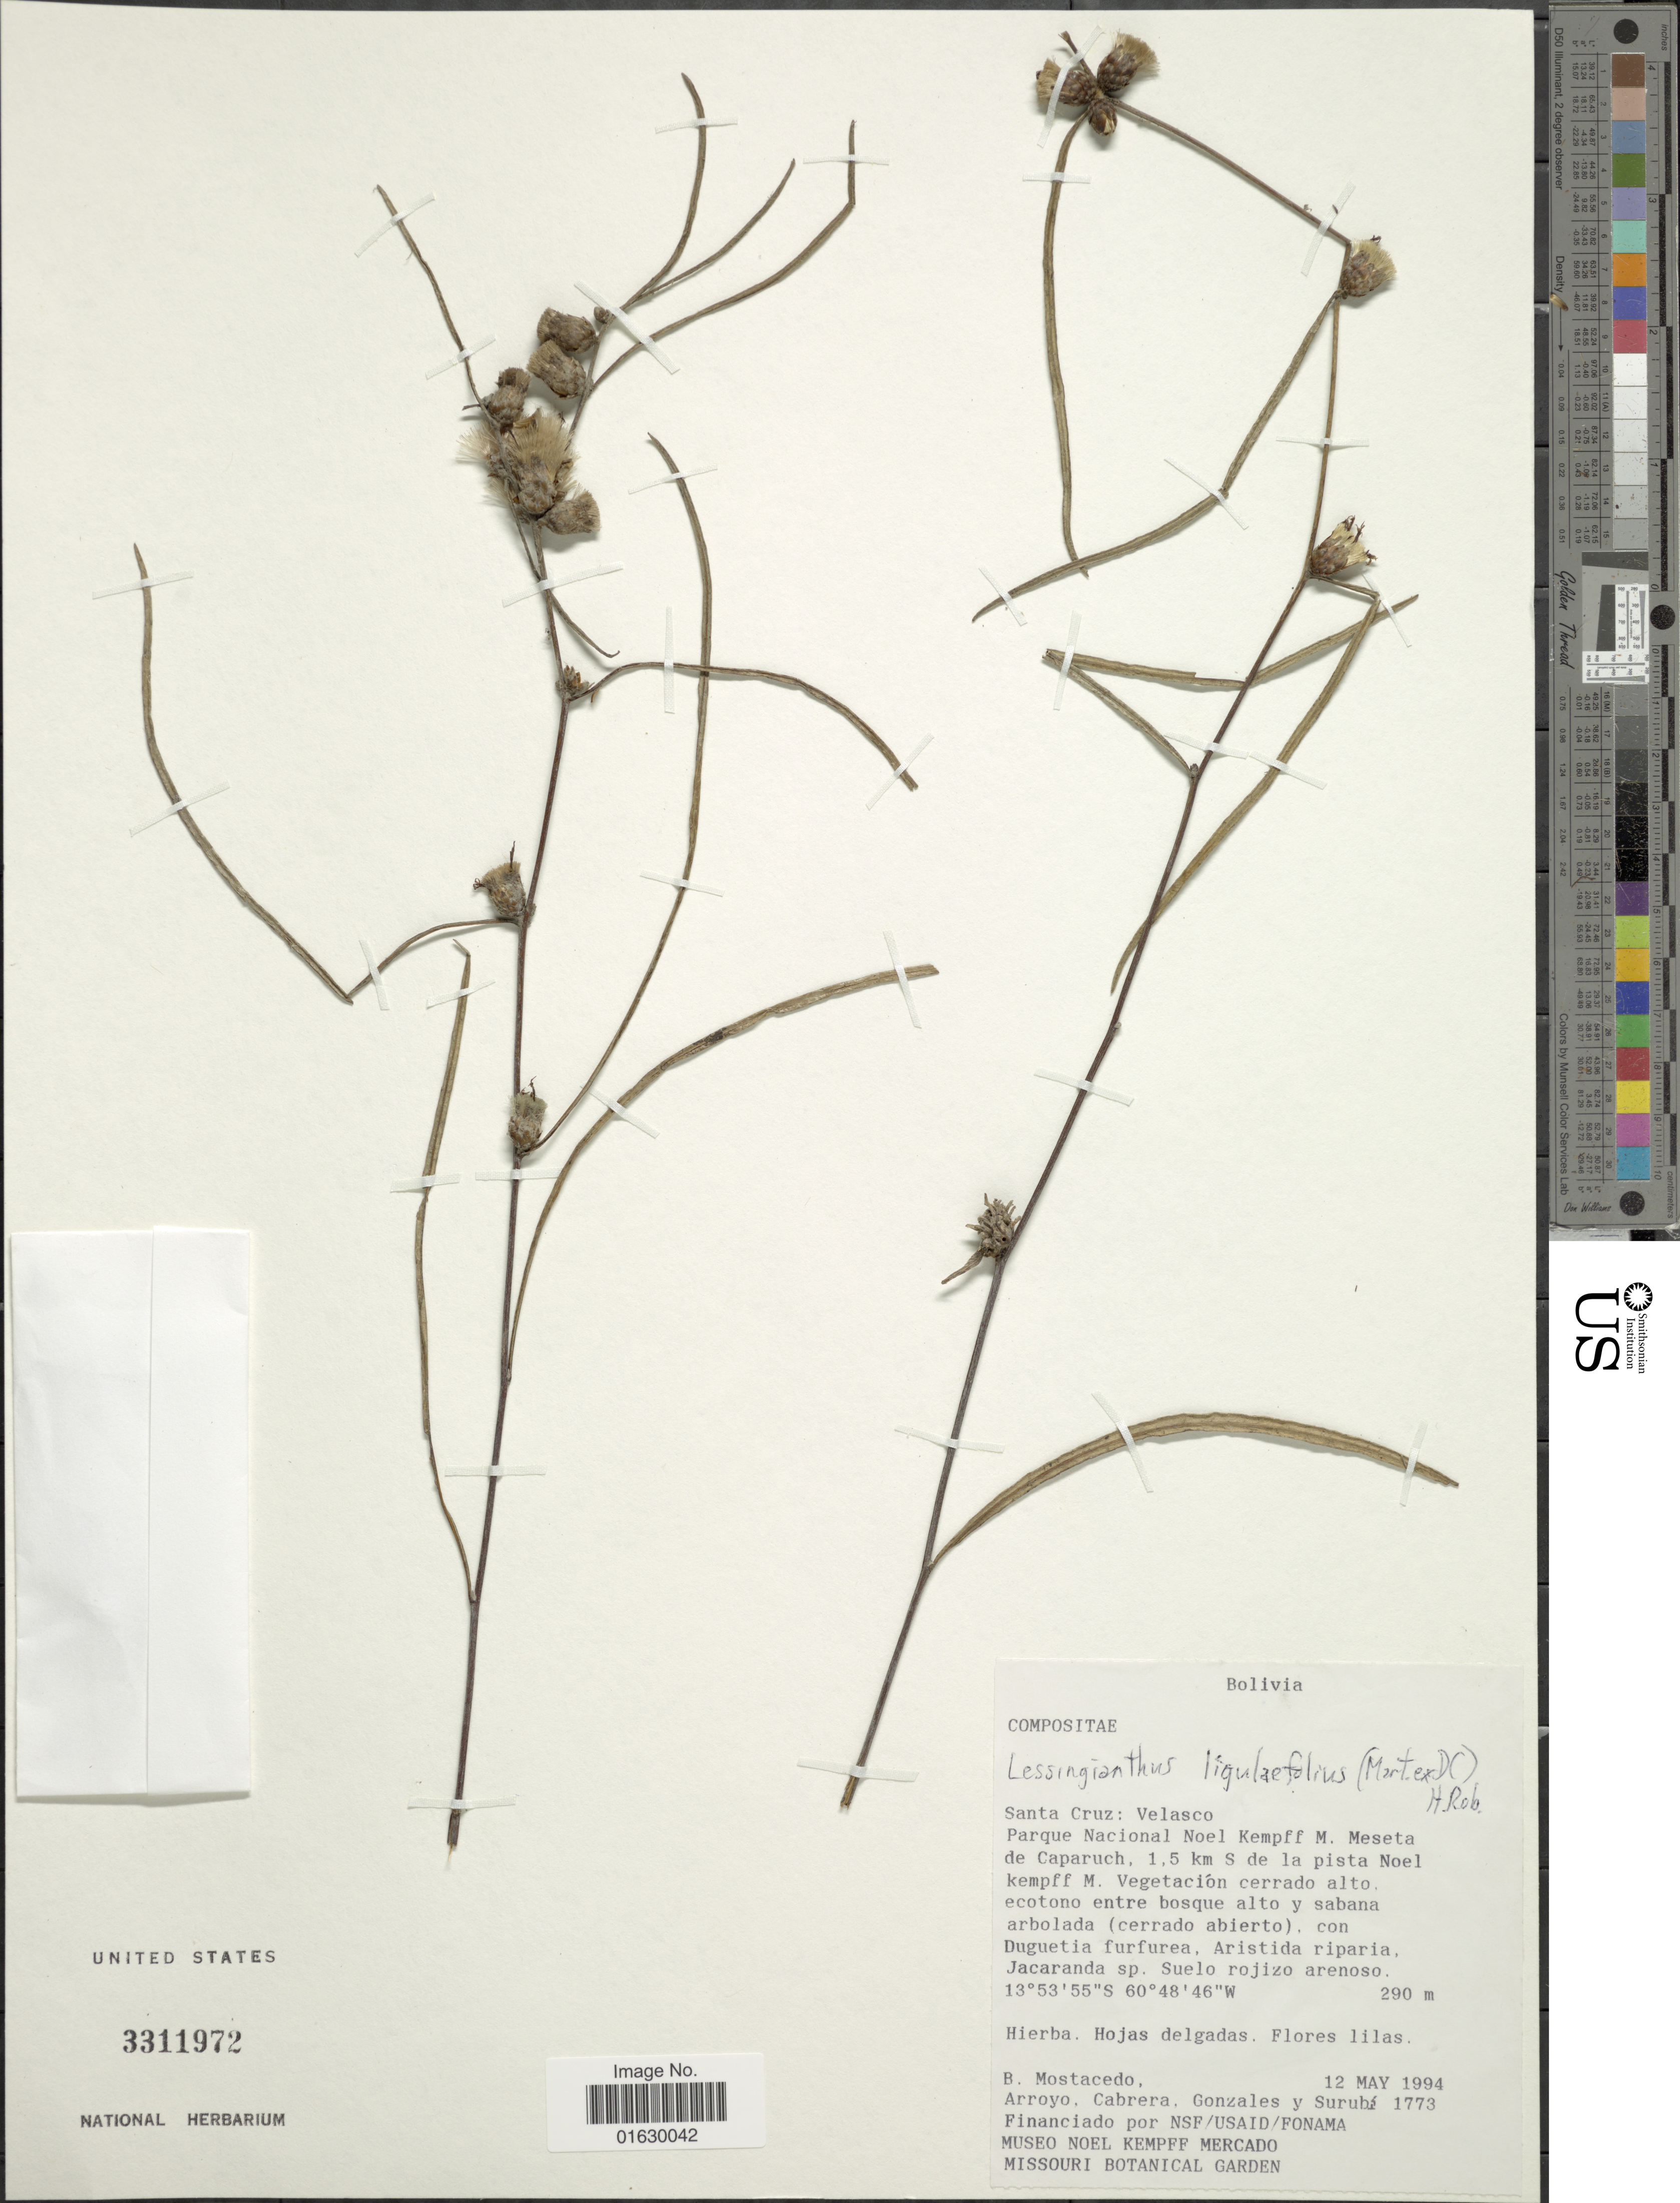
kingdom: Plantae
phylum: Tracheophyta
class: Magnoliopsida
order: Asterales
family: Asteraceae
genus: Lessingianthus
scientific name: Lessingianthus ligulifolius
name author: (Mart. ex DC.) H. Rob.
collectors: B. Mostacedo, Arroyo, --, Cabrera, --, Gonzales, -- & Surubi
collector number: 1773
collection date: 1994-05-12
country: Bolivia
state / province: Santa Cruz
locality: Santa Cruz: Velasco, Parque Nacional Noel Kempff M., Meseta de Caparuch, 1,4 km S de la pista Noel Kempff M.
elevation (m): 290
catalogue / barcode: US 3311972